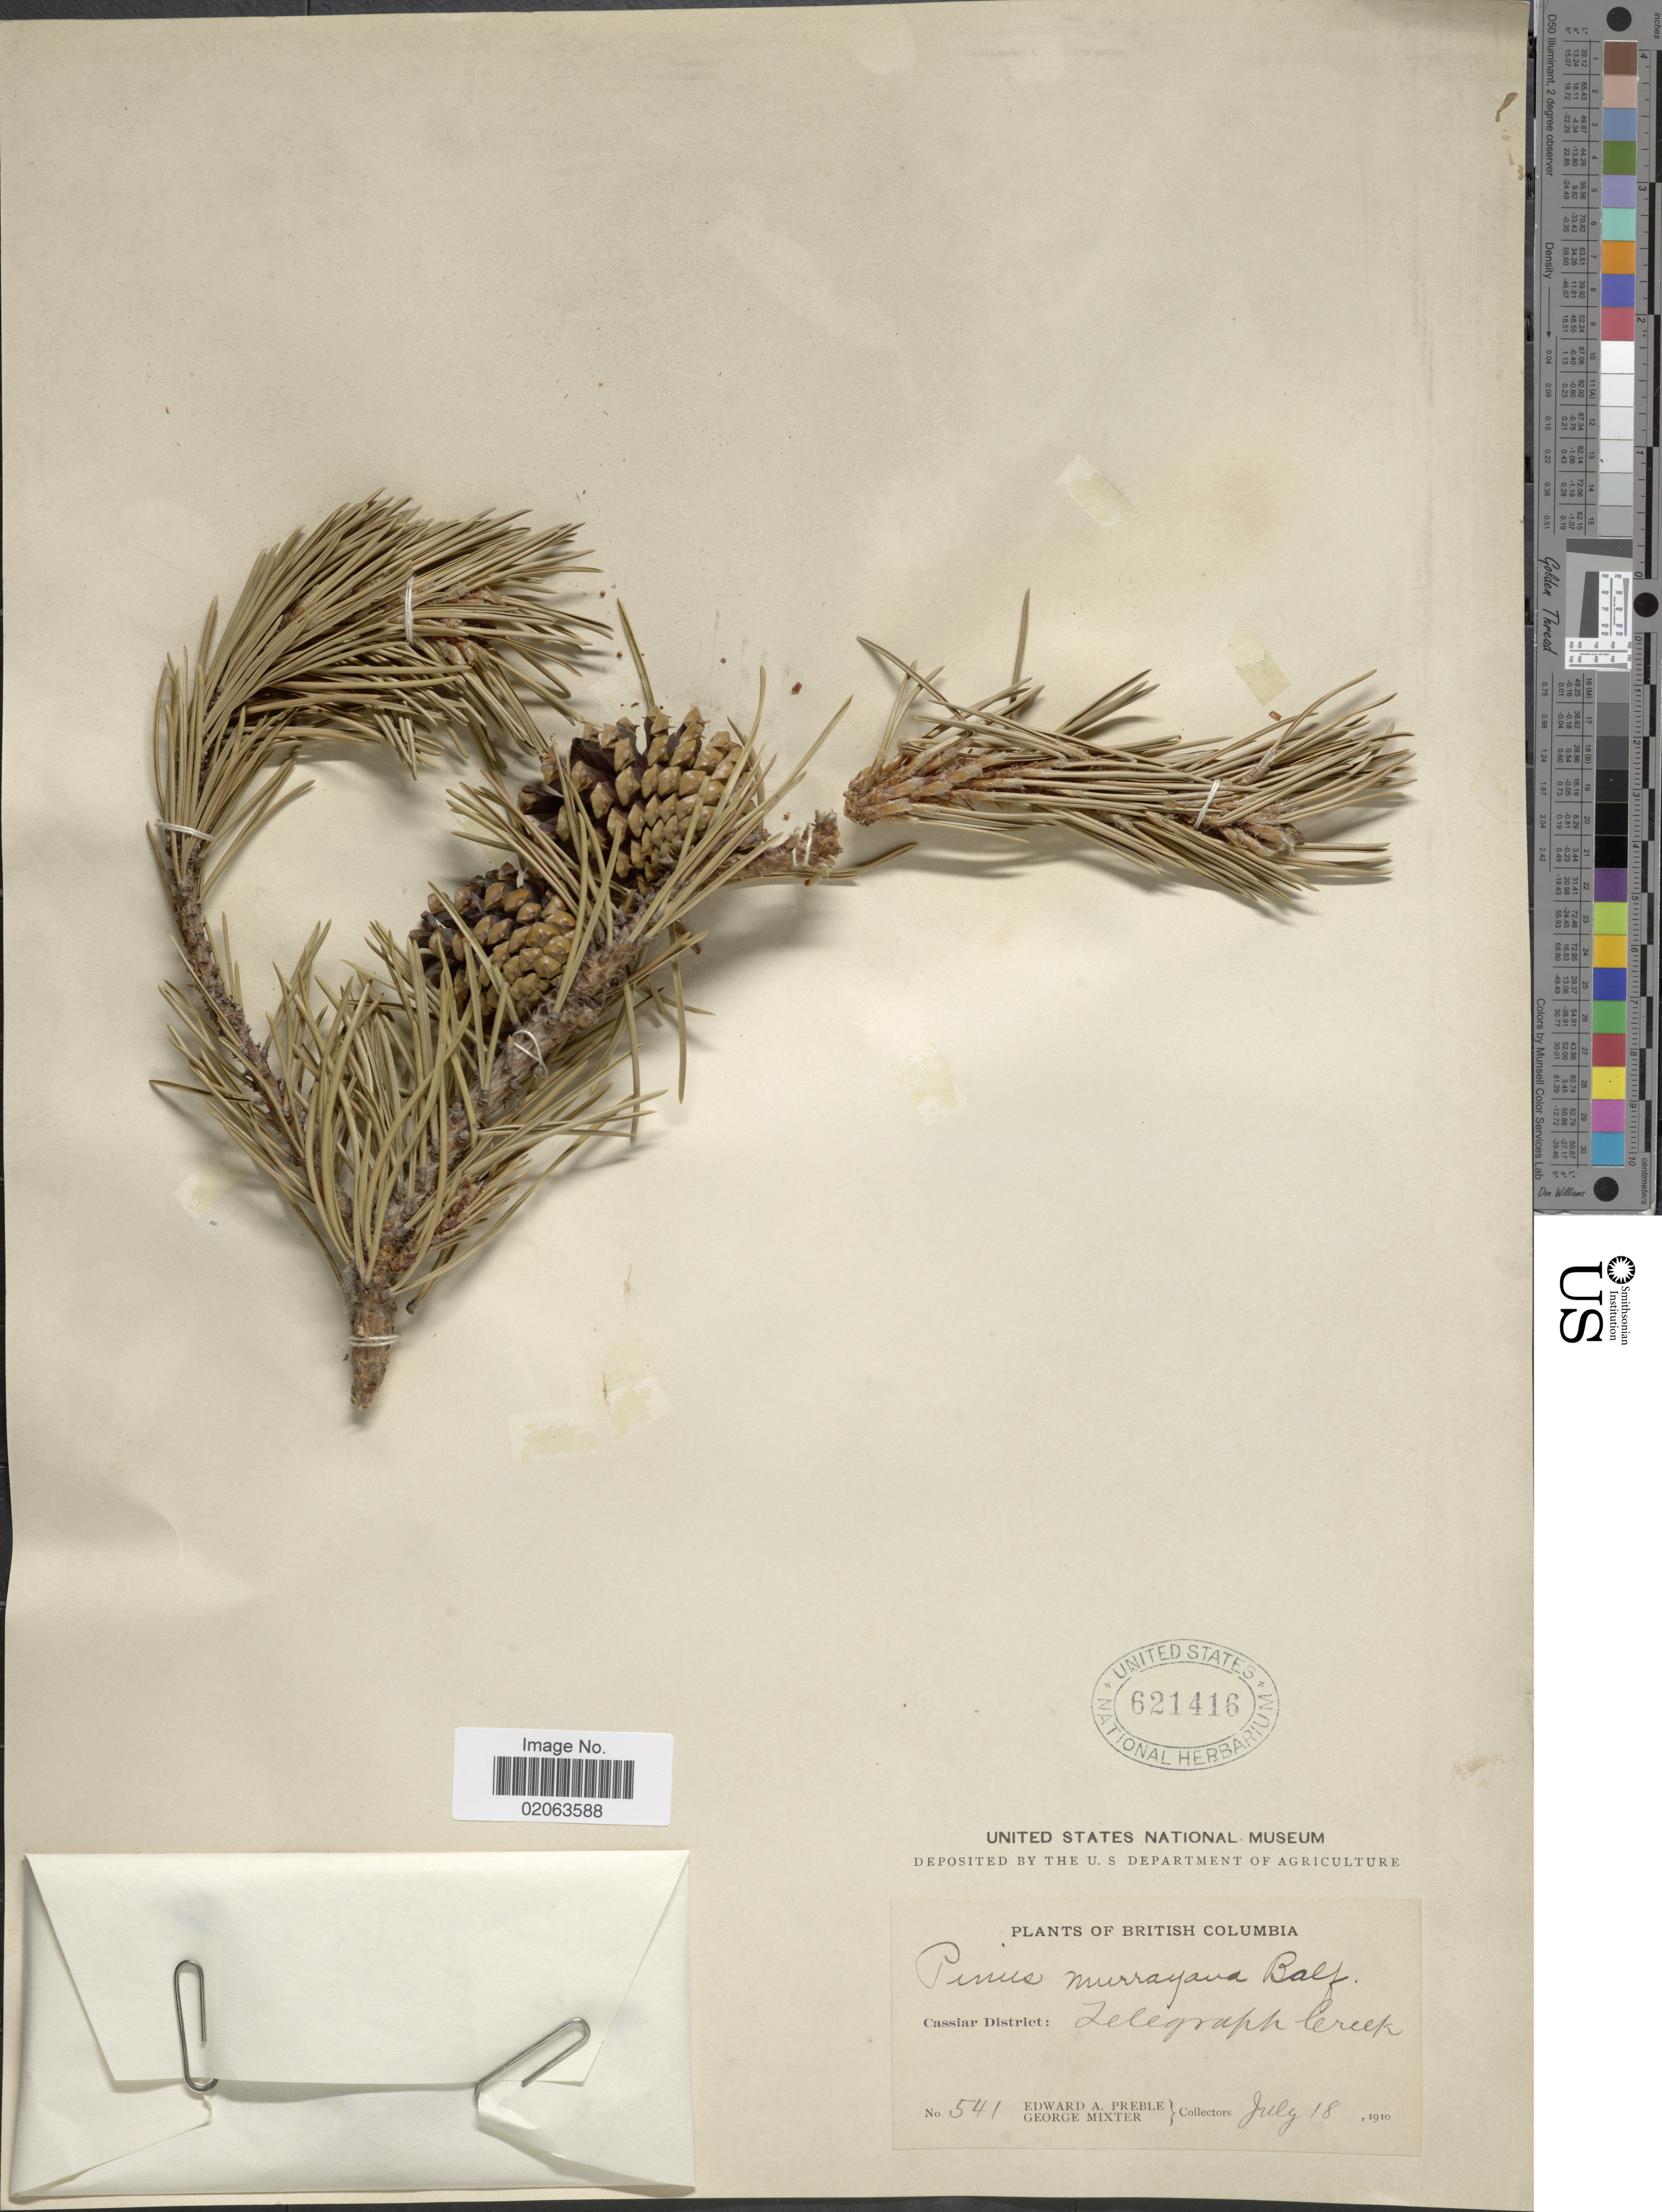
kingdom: Plantae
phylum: Tracheophyta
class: Pinopsida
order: Pinales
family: Pinaceae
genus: Pinus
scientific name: Pinus contorta var. latifolia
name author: Engelm. ex S. Watson in C. King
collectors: E. Preble & G. Mixter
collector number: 541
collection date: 1910-07-18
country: Canada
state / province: British Columbia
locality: British Columbia. Cassiar District: Zelegraph Creek.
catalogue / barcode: US 621416